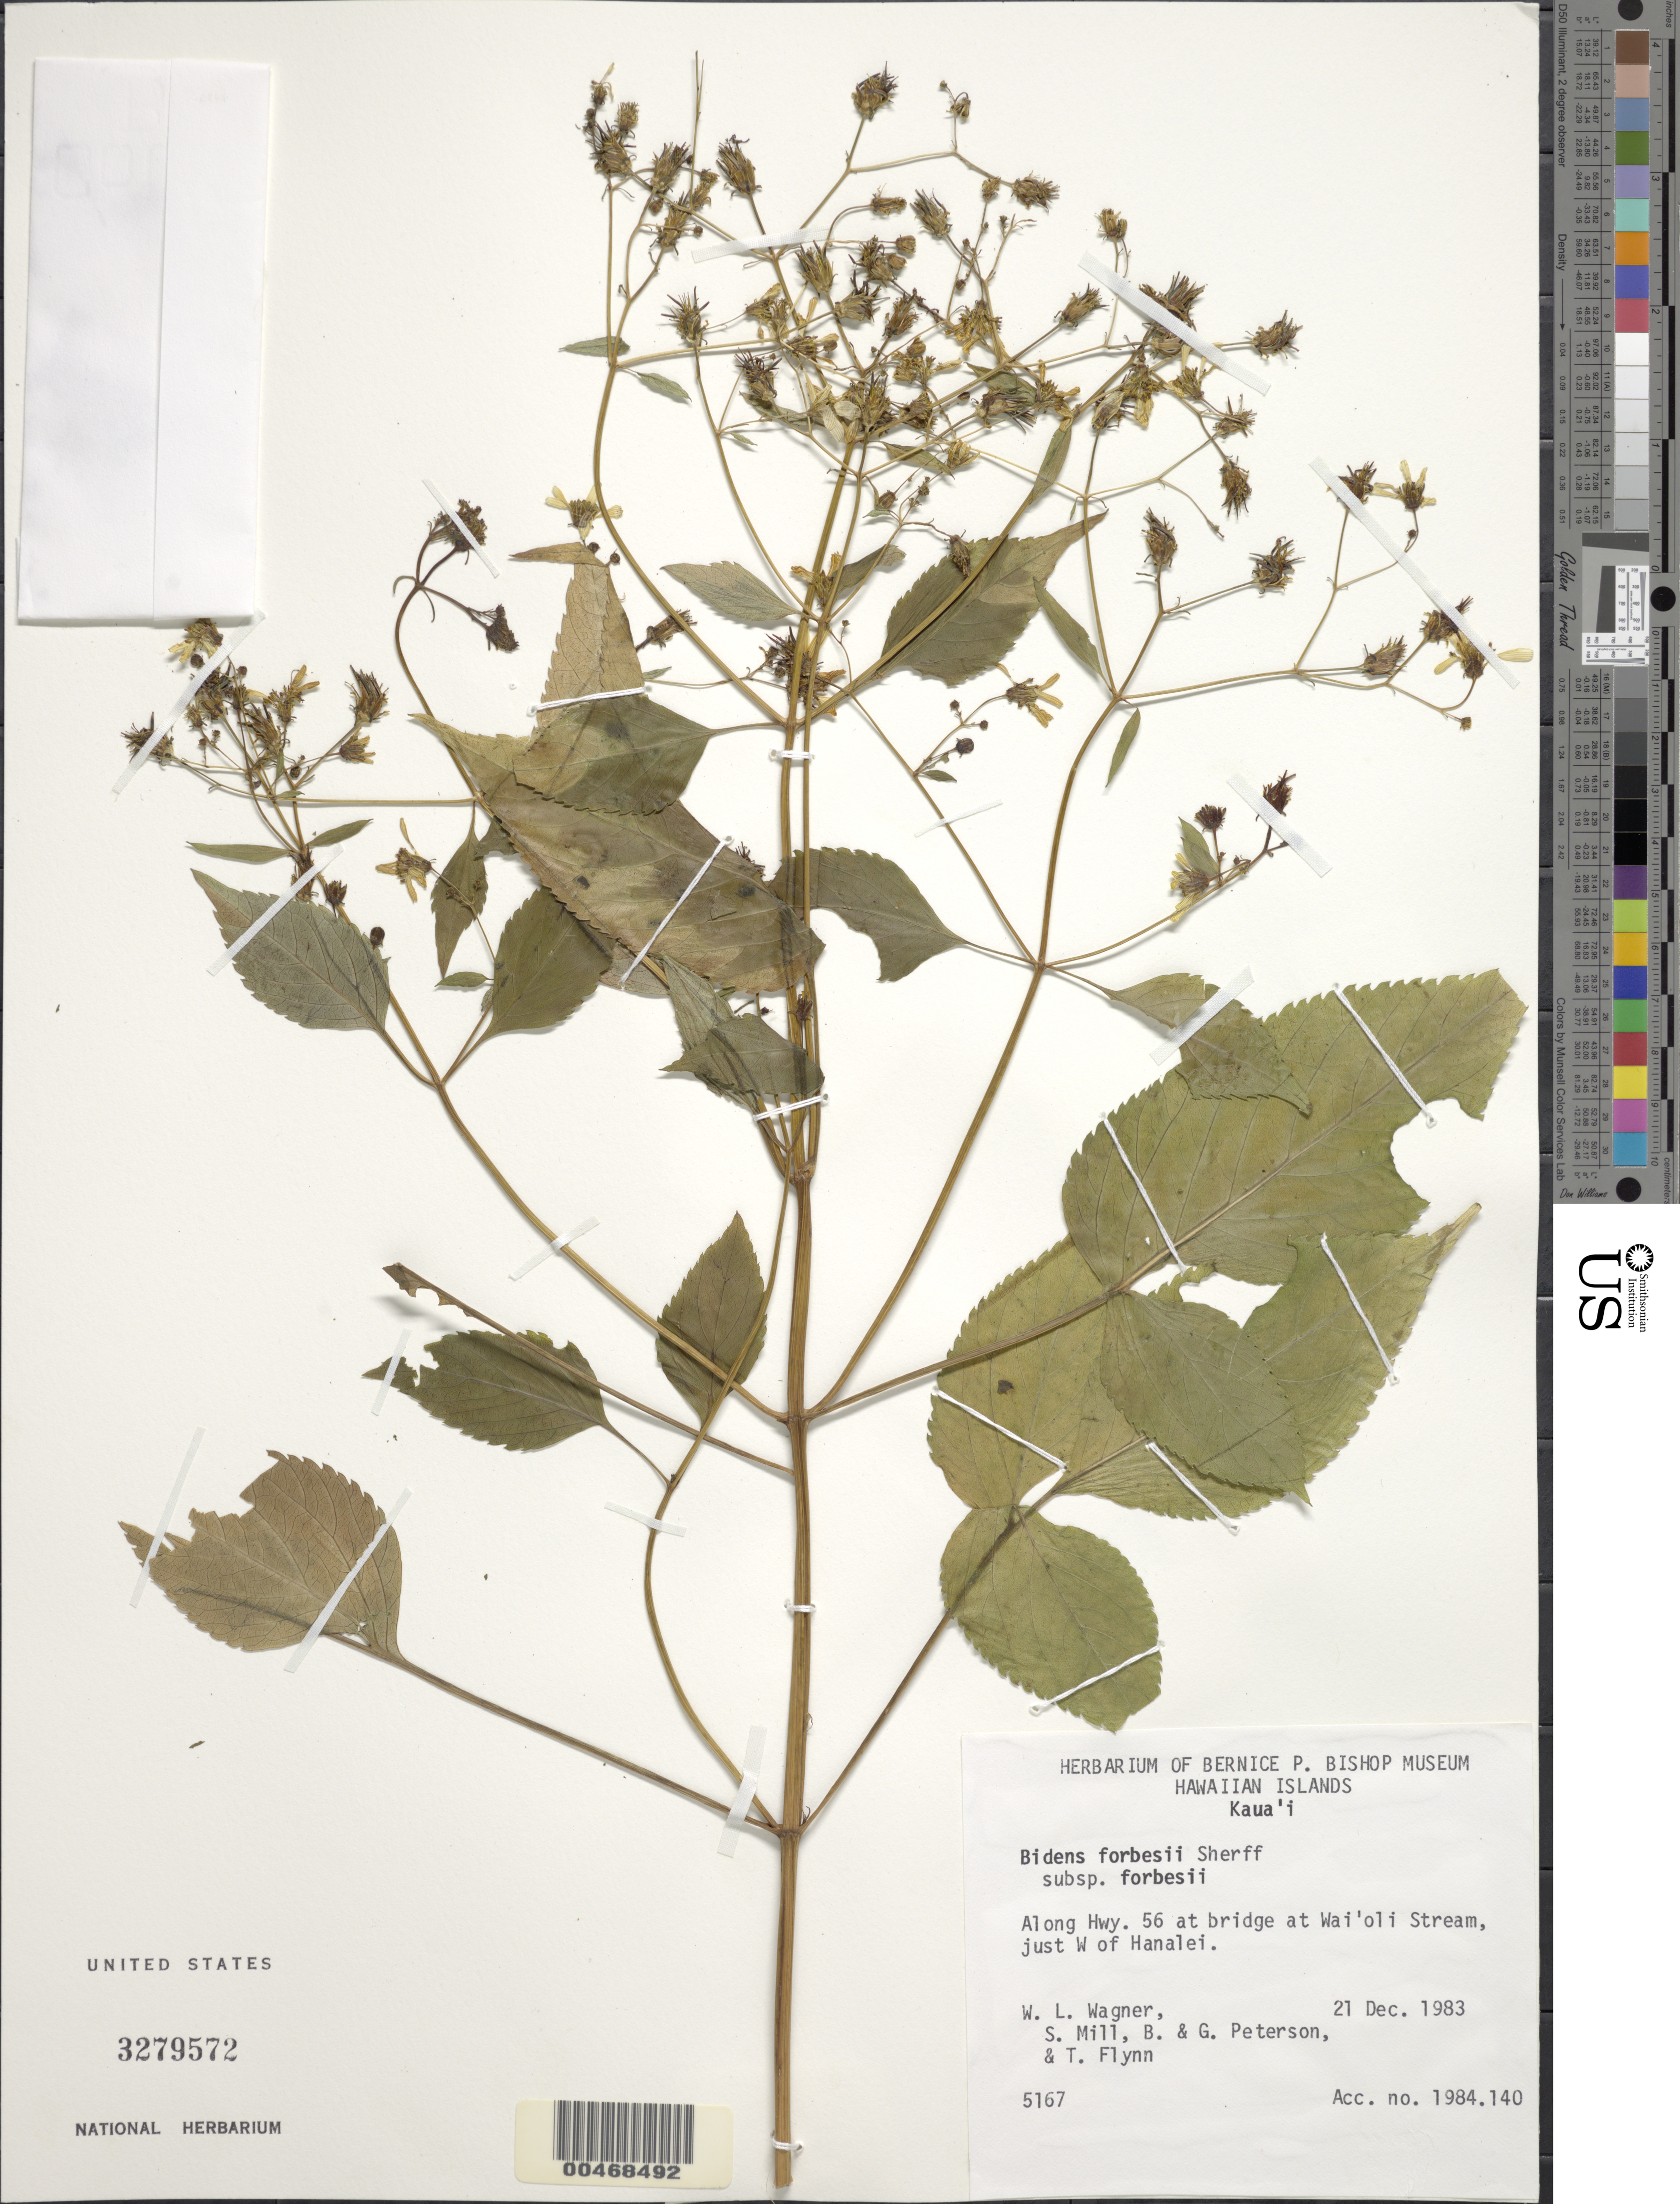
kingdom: Plantae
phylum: Tracheophyta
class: Magnoliopsida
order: Asterales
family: Asteraceae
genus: Bidens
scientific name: Bidens forbesii subsp. forbesii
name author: Sherff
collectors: W. L. Wagner, S. W. Miller, B. Peterson, G. Peterson & T. W. Flynn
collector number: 5167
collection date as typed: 21 Dec 1983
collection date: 1983-12-21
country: United States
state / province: Hawaii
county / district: Kauai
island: Kaua'i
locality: Along Hwy. 56 at bridge at Wai'oli Stream, just W of Hanalei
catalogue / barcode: US 3279572